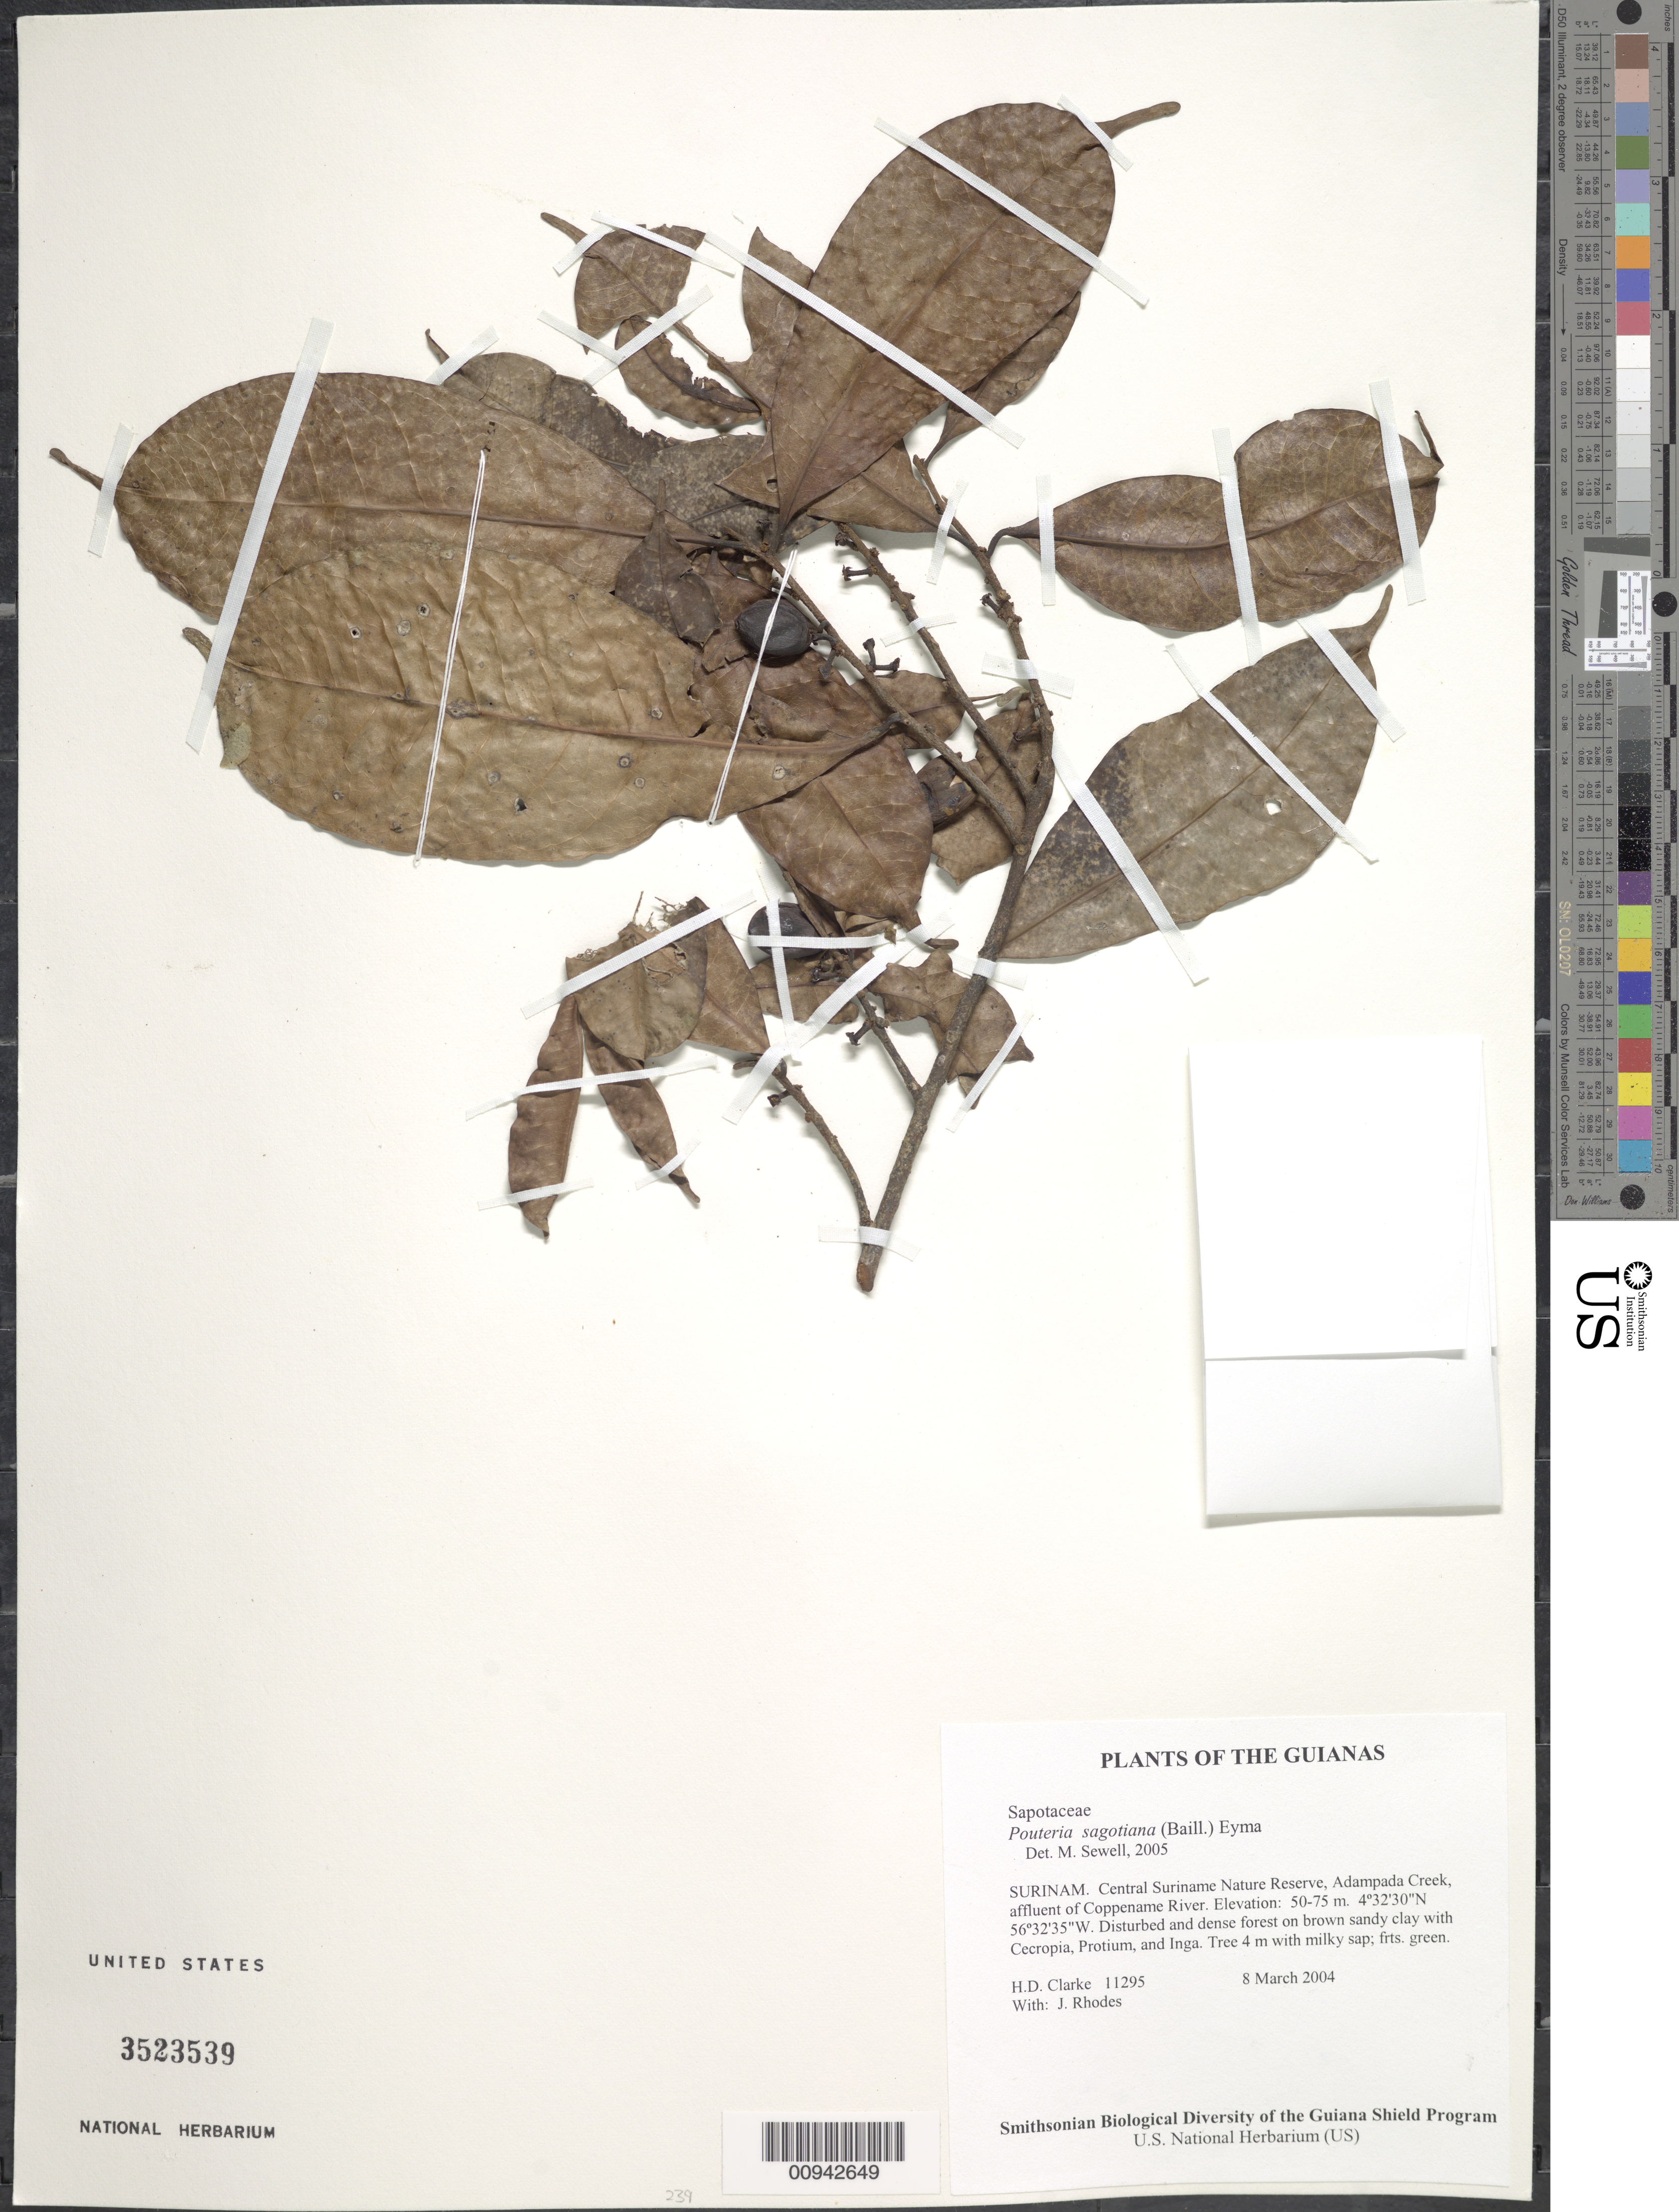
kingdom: Plantae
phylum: Tracheophyta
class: Magnoliopsida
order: Ericales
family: Sapotaceae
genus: Pouteria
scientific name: Pouteria sagotiana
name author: (Baill.) Eyma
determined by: Pennington, T. D., (K)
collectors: H. D. Clarke & J. Rhodes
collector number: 11295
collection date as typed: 8 March 2004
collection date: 2004-03-08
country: Suriname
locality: Central Suriname Nature Reserve, Adampada Creek, affluent of Coppename River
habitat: Disturbed and dense forest on brown sandy clay with Cecropia, Protium, and Inga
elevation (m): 50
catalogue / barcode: US 3523539